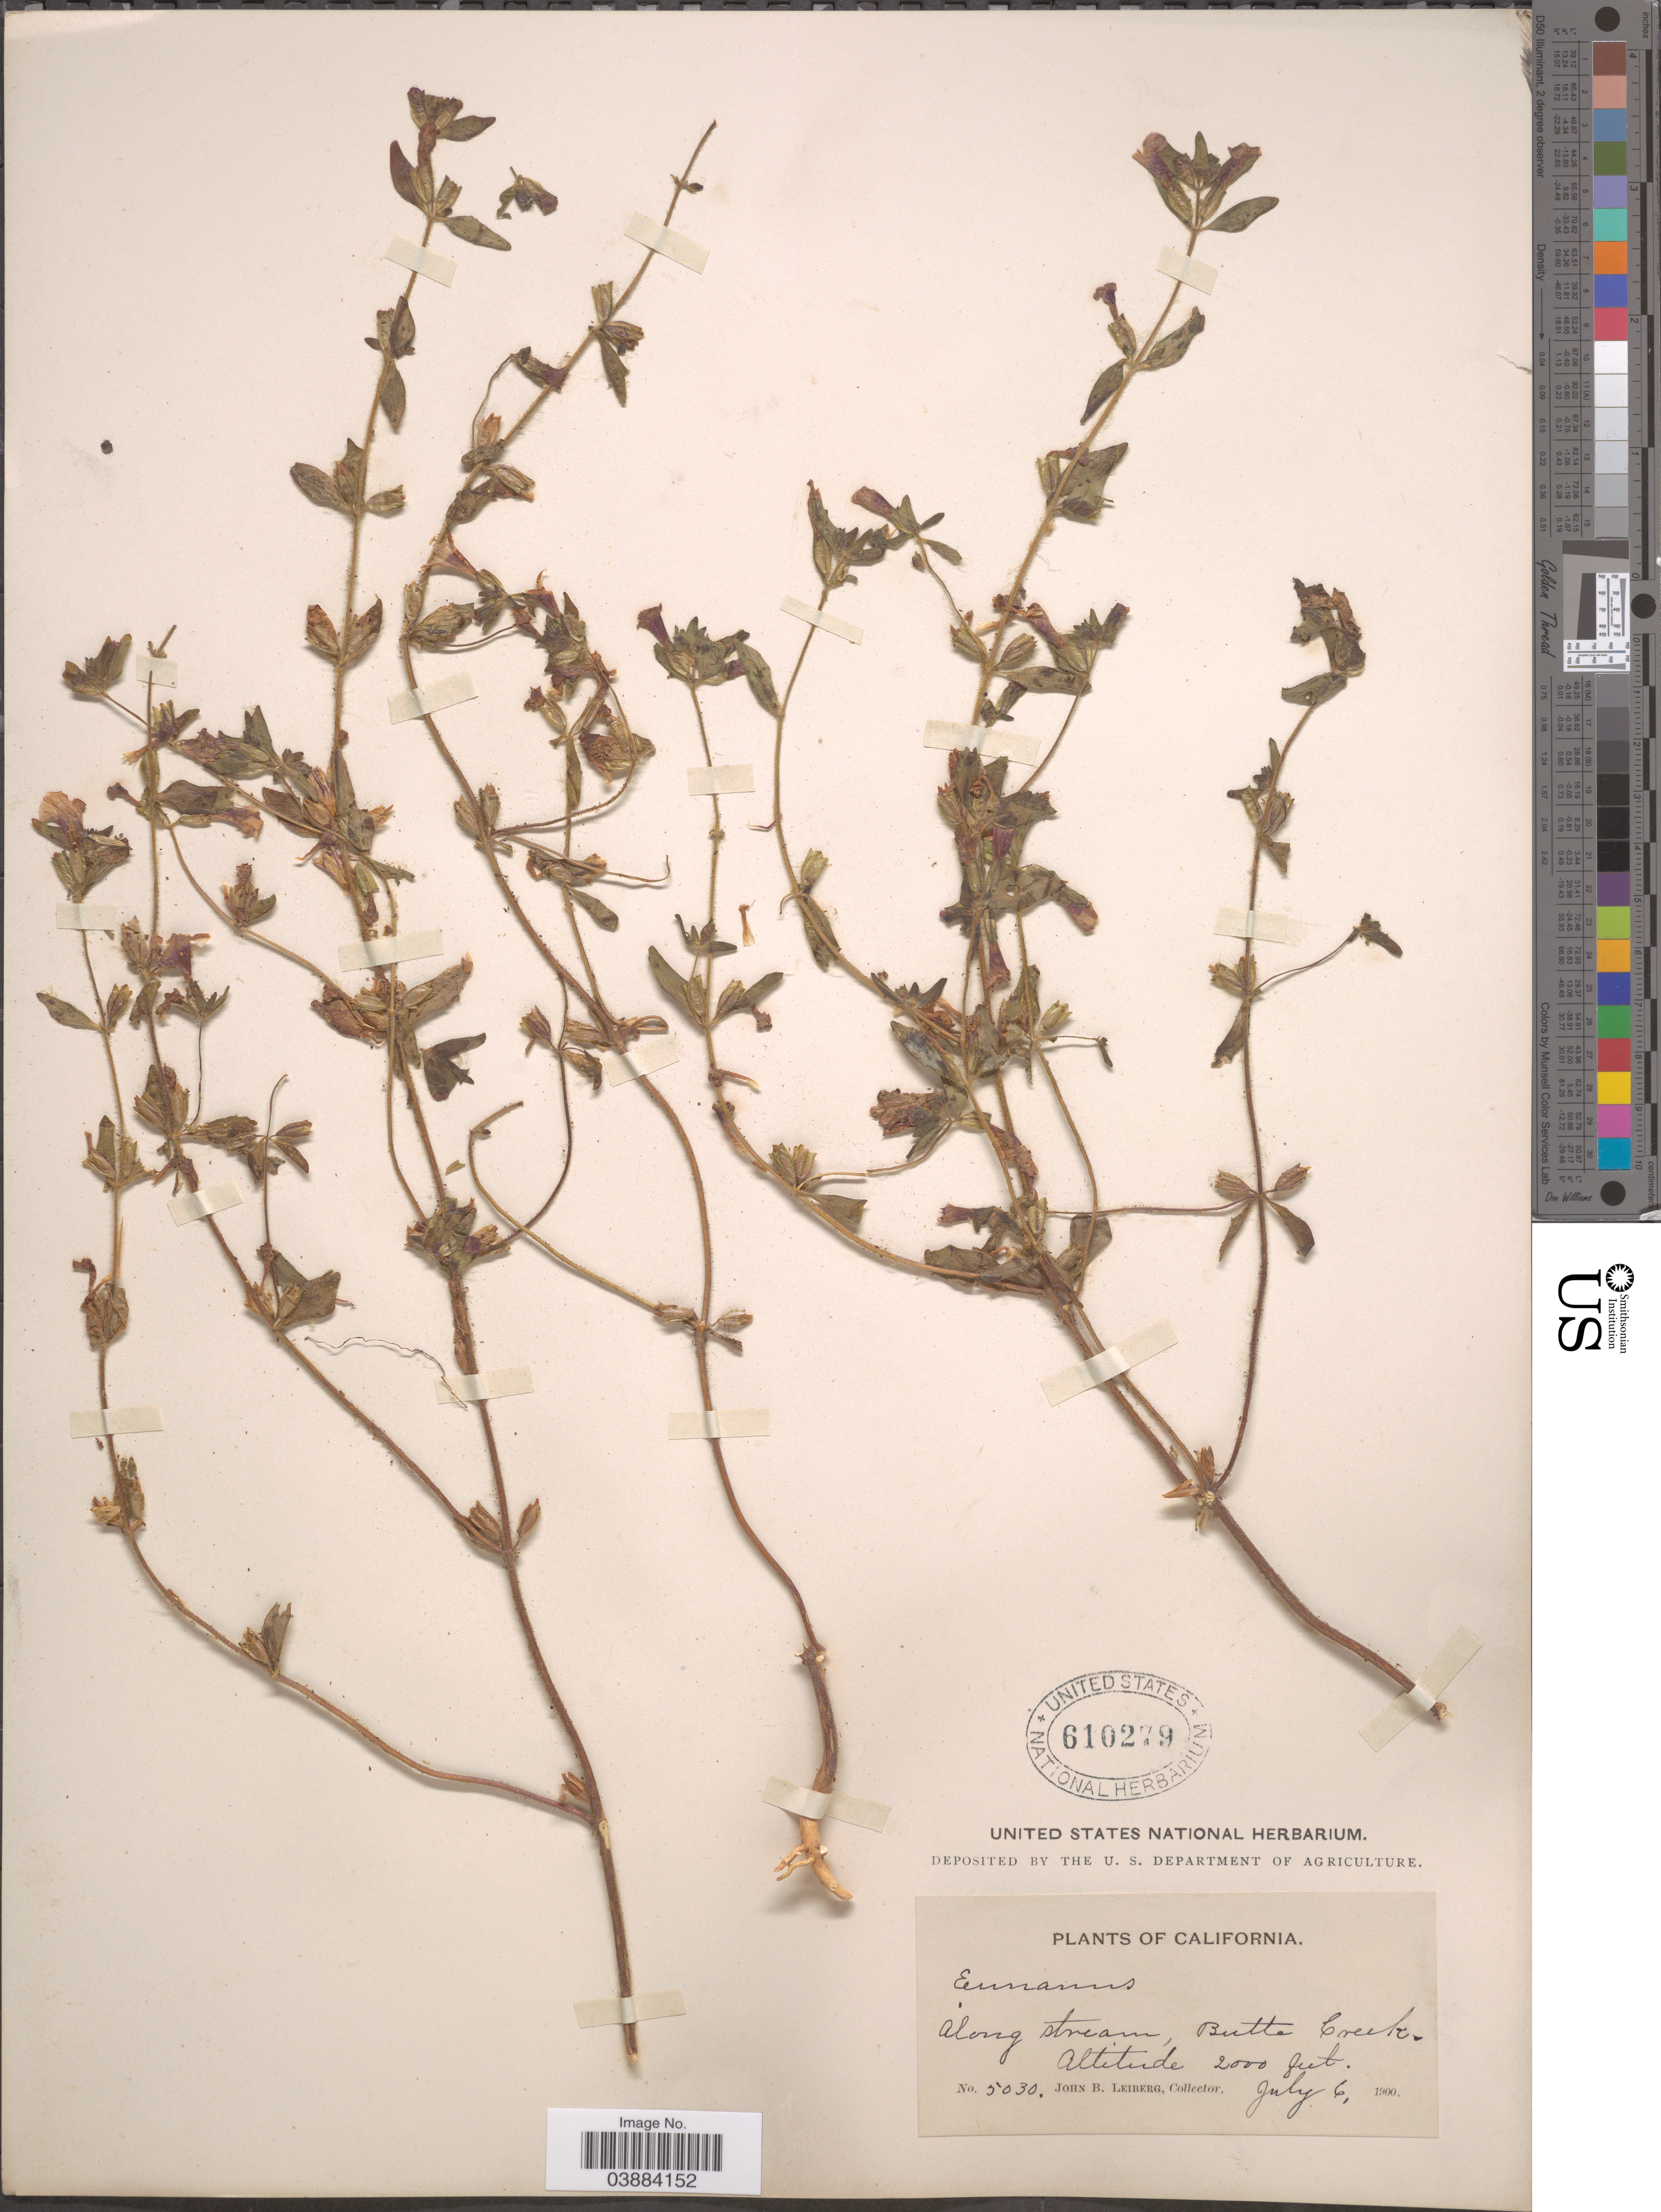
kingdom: Plantae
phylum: Tracheophyta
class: Magnoliopsida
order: Lamiales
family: Phrymaceae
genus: Eunanus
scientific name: Eunanus torreyi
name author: (A. Gray) Greene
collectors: J. B. Leiberg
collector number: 5030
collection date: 1900-07-06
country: United States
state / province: California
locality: Butte Creek.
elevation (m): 610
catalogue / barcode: US 610279